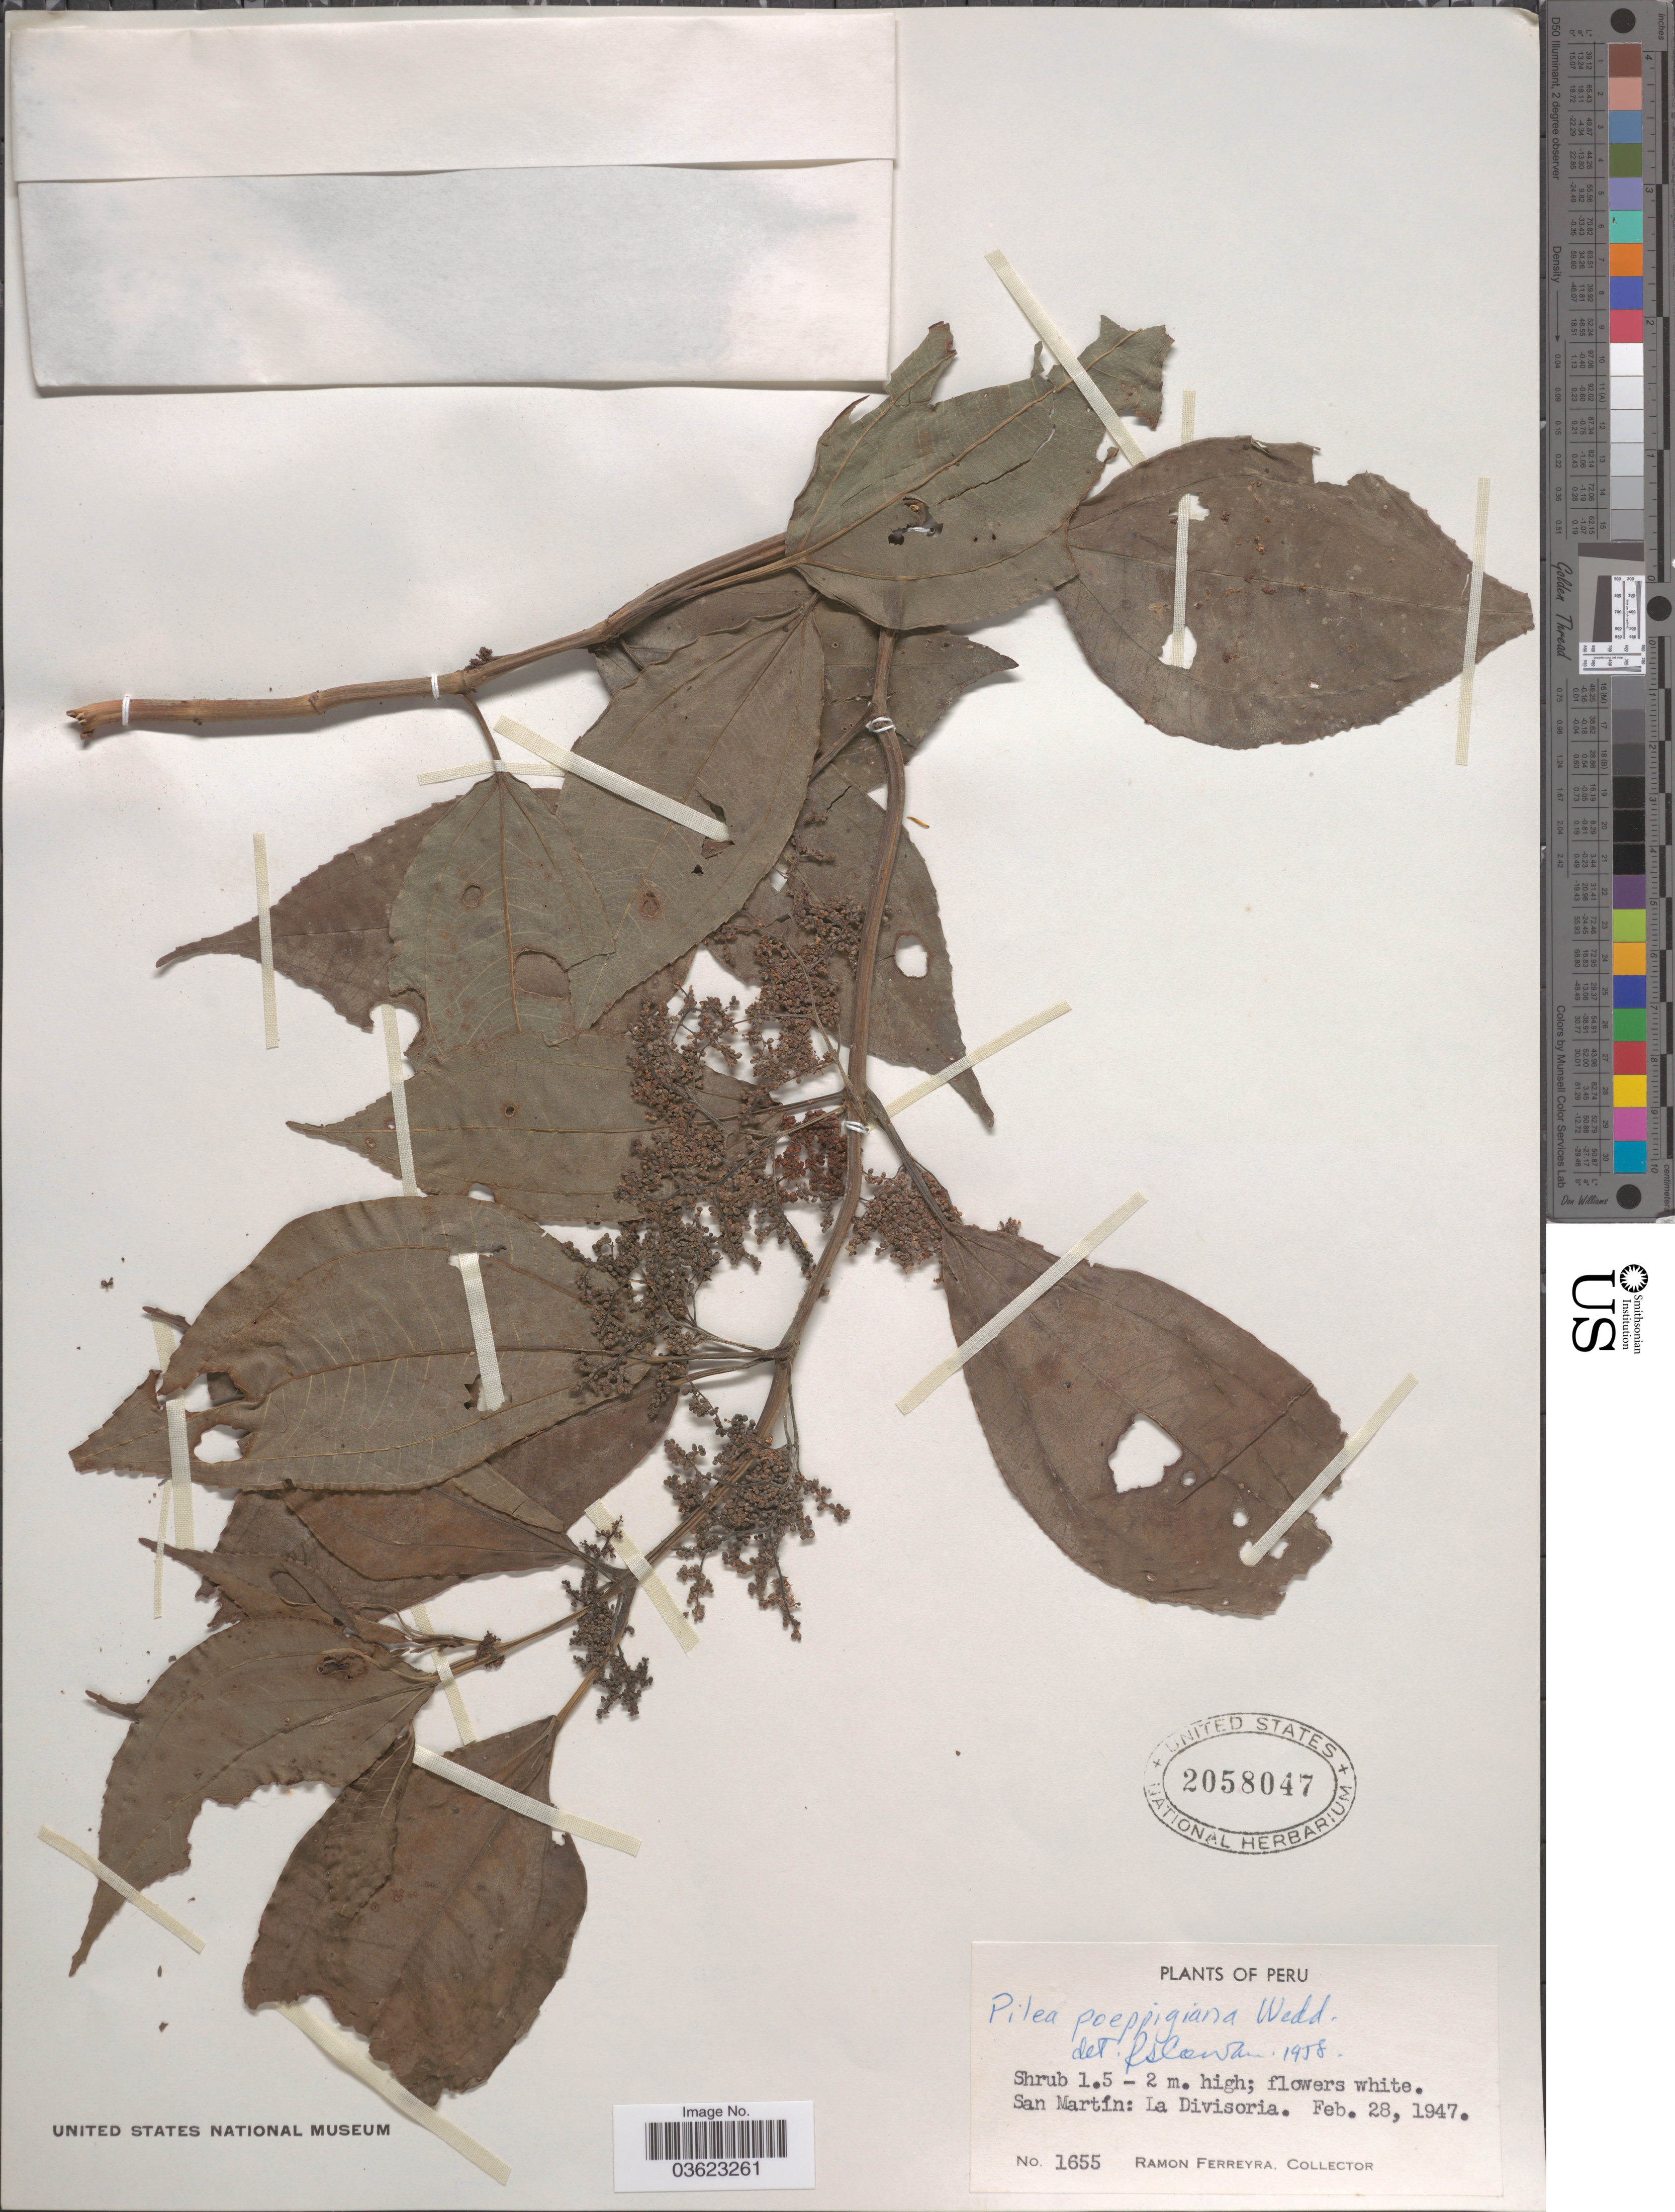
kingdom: Plantae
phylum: Tracheophyta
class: Magnoliopsida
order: Rosales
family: Urticaceae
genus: Pilea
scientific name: Pilea poeppigiana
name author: Wedd.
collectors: R. A. Ferreyra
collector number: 1655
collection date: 1947-02-28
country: Peru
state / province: San Martín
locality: La Divisoria.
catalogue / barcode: US 2058047